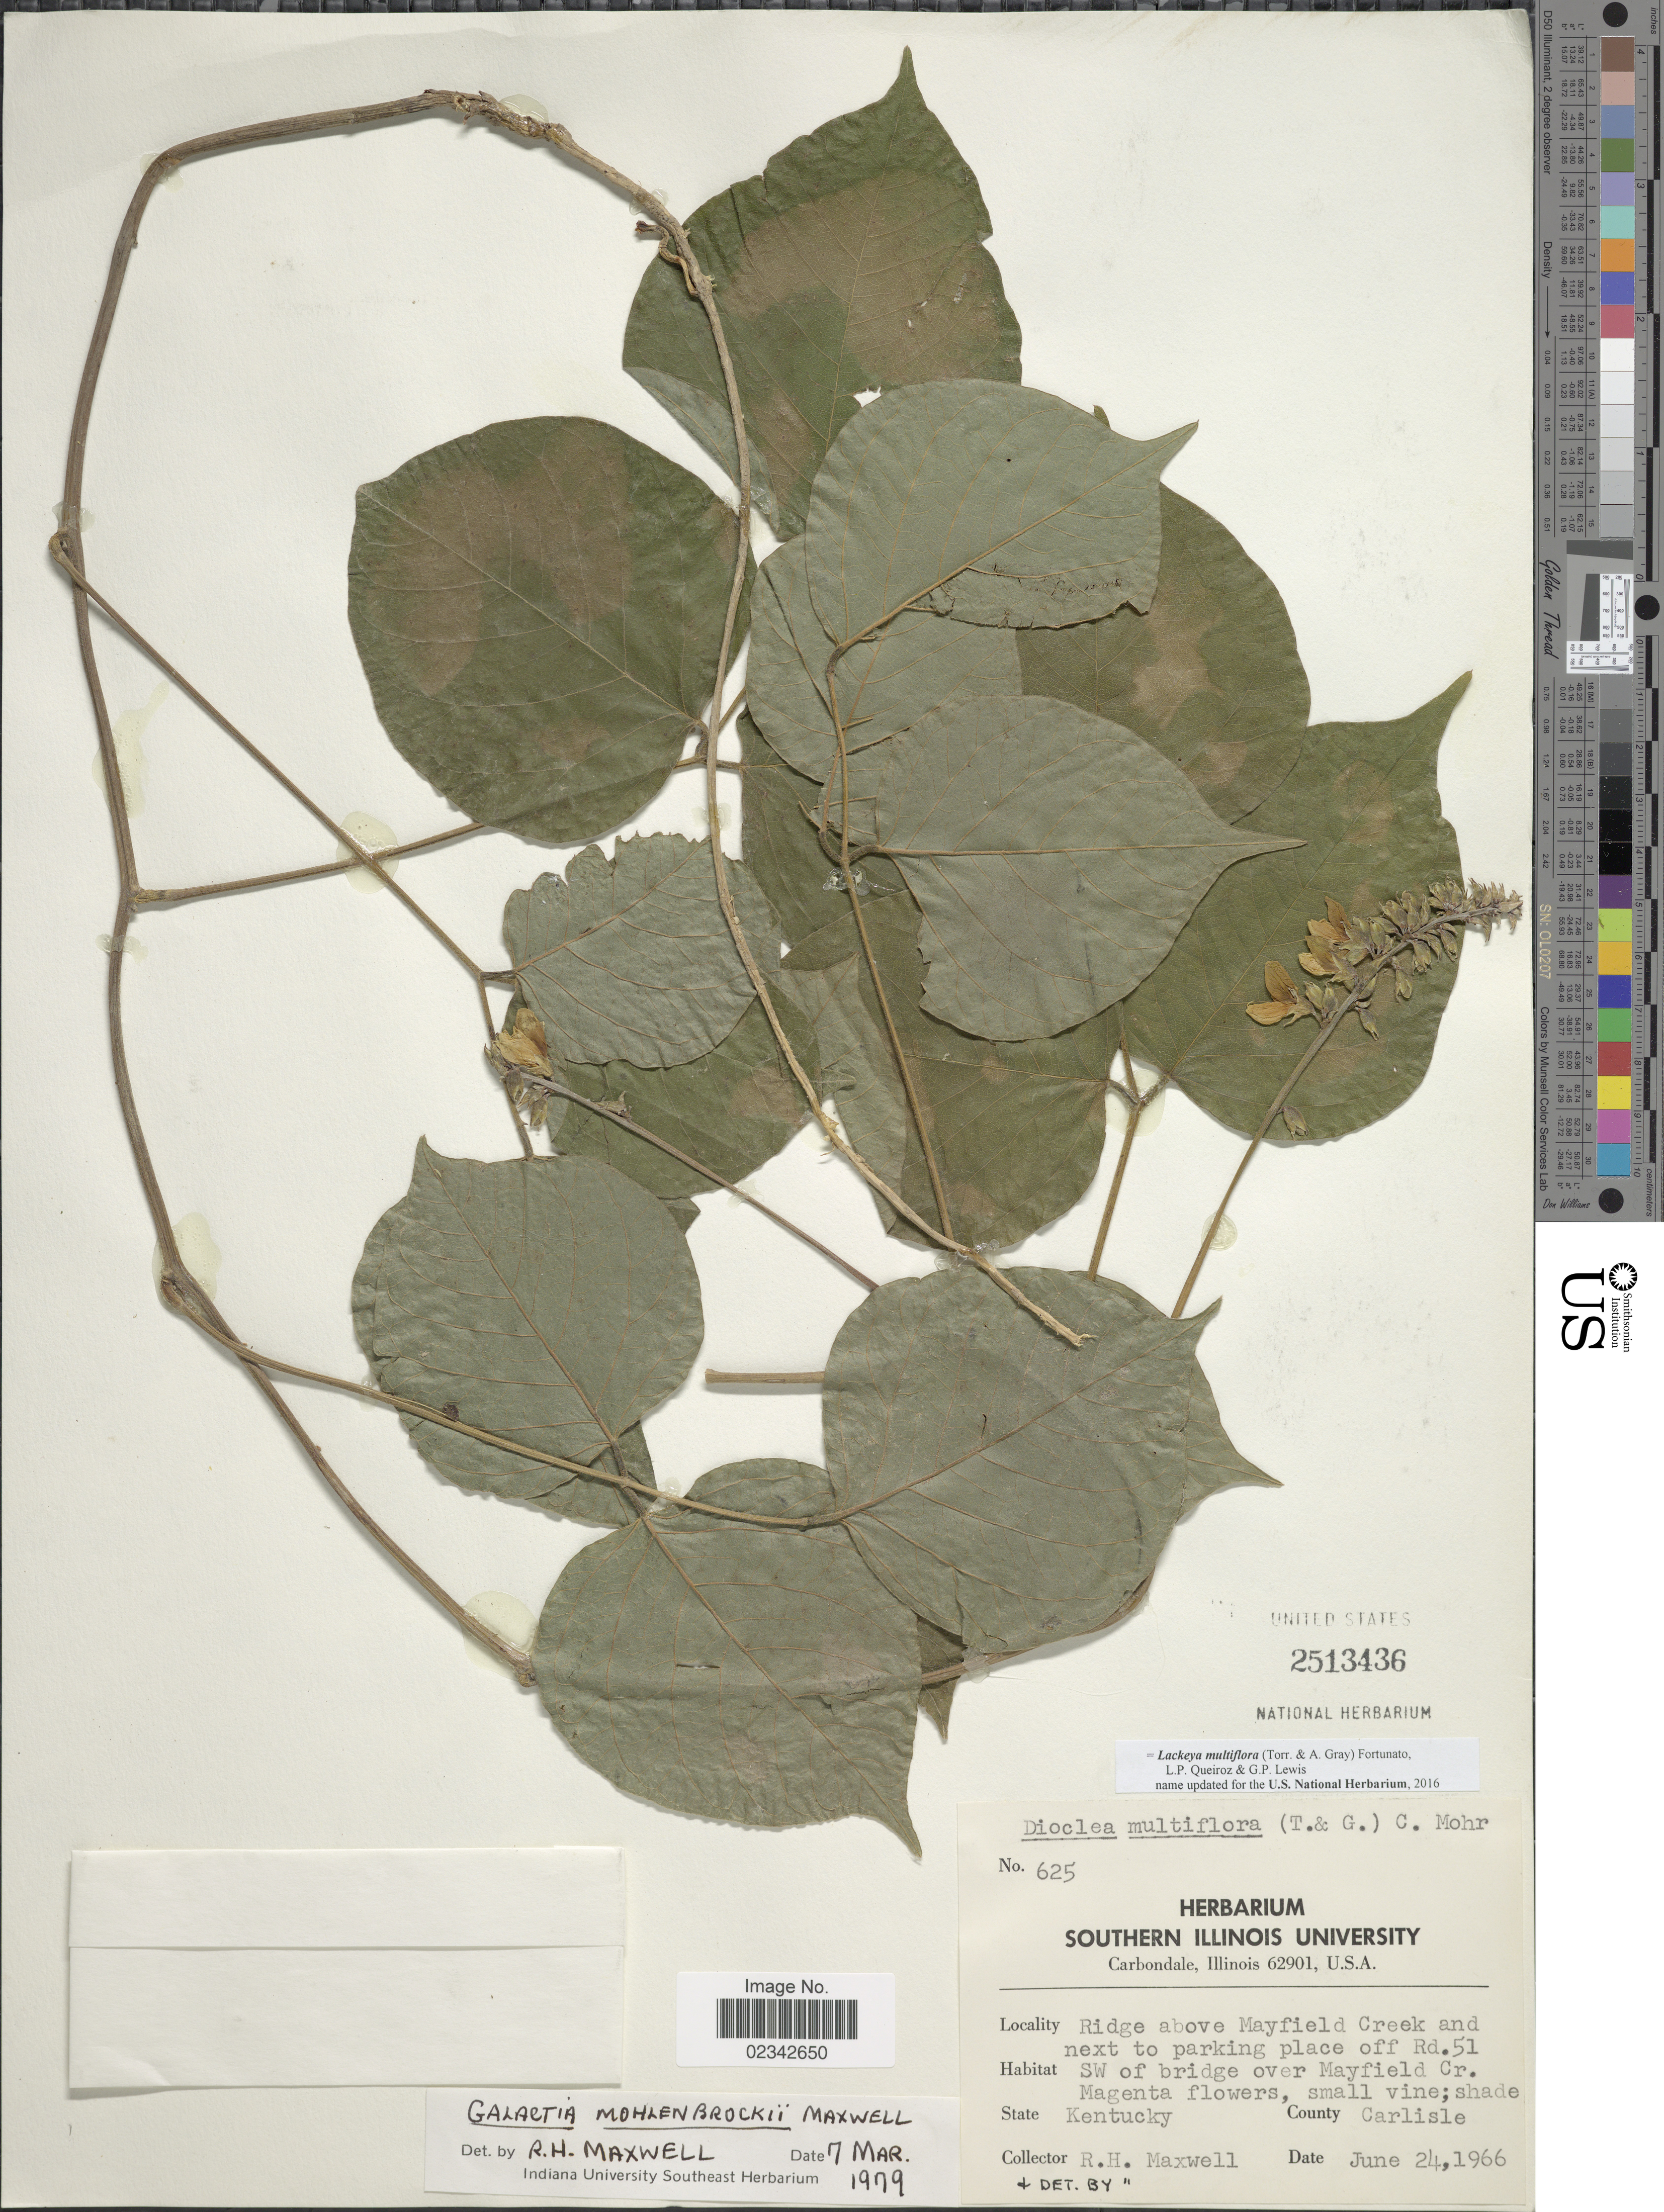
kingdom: Plantae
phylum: Tracheophyta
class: Magnoliopsida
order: Fabales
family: Fabaceae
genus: Lackeya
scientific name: Lackeya multiflora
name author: (Torr. & A. Gray) Fortunato et al.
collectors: R. Maxwell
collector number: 625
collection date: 1966-06-24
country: United States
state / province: Kentucky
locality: Ridge above Maryfield Creek and next to parking place off Rd. 51, SW of bridge over Mayfield Cr. County Carlisle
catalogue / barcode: US 2513436